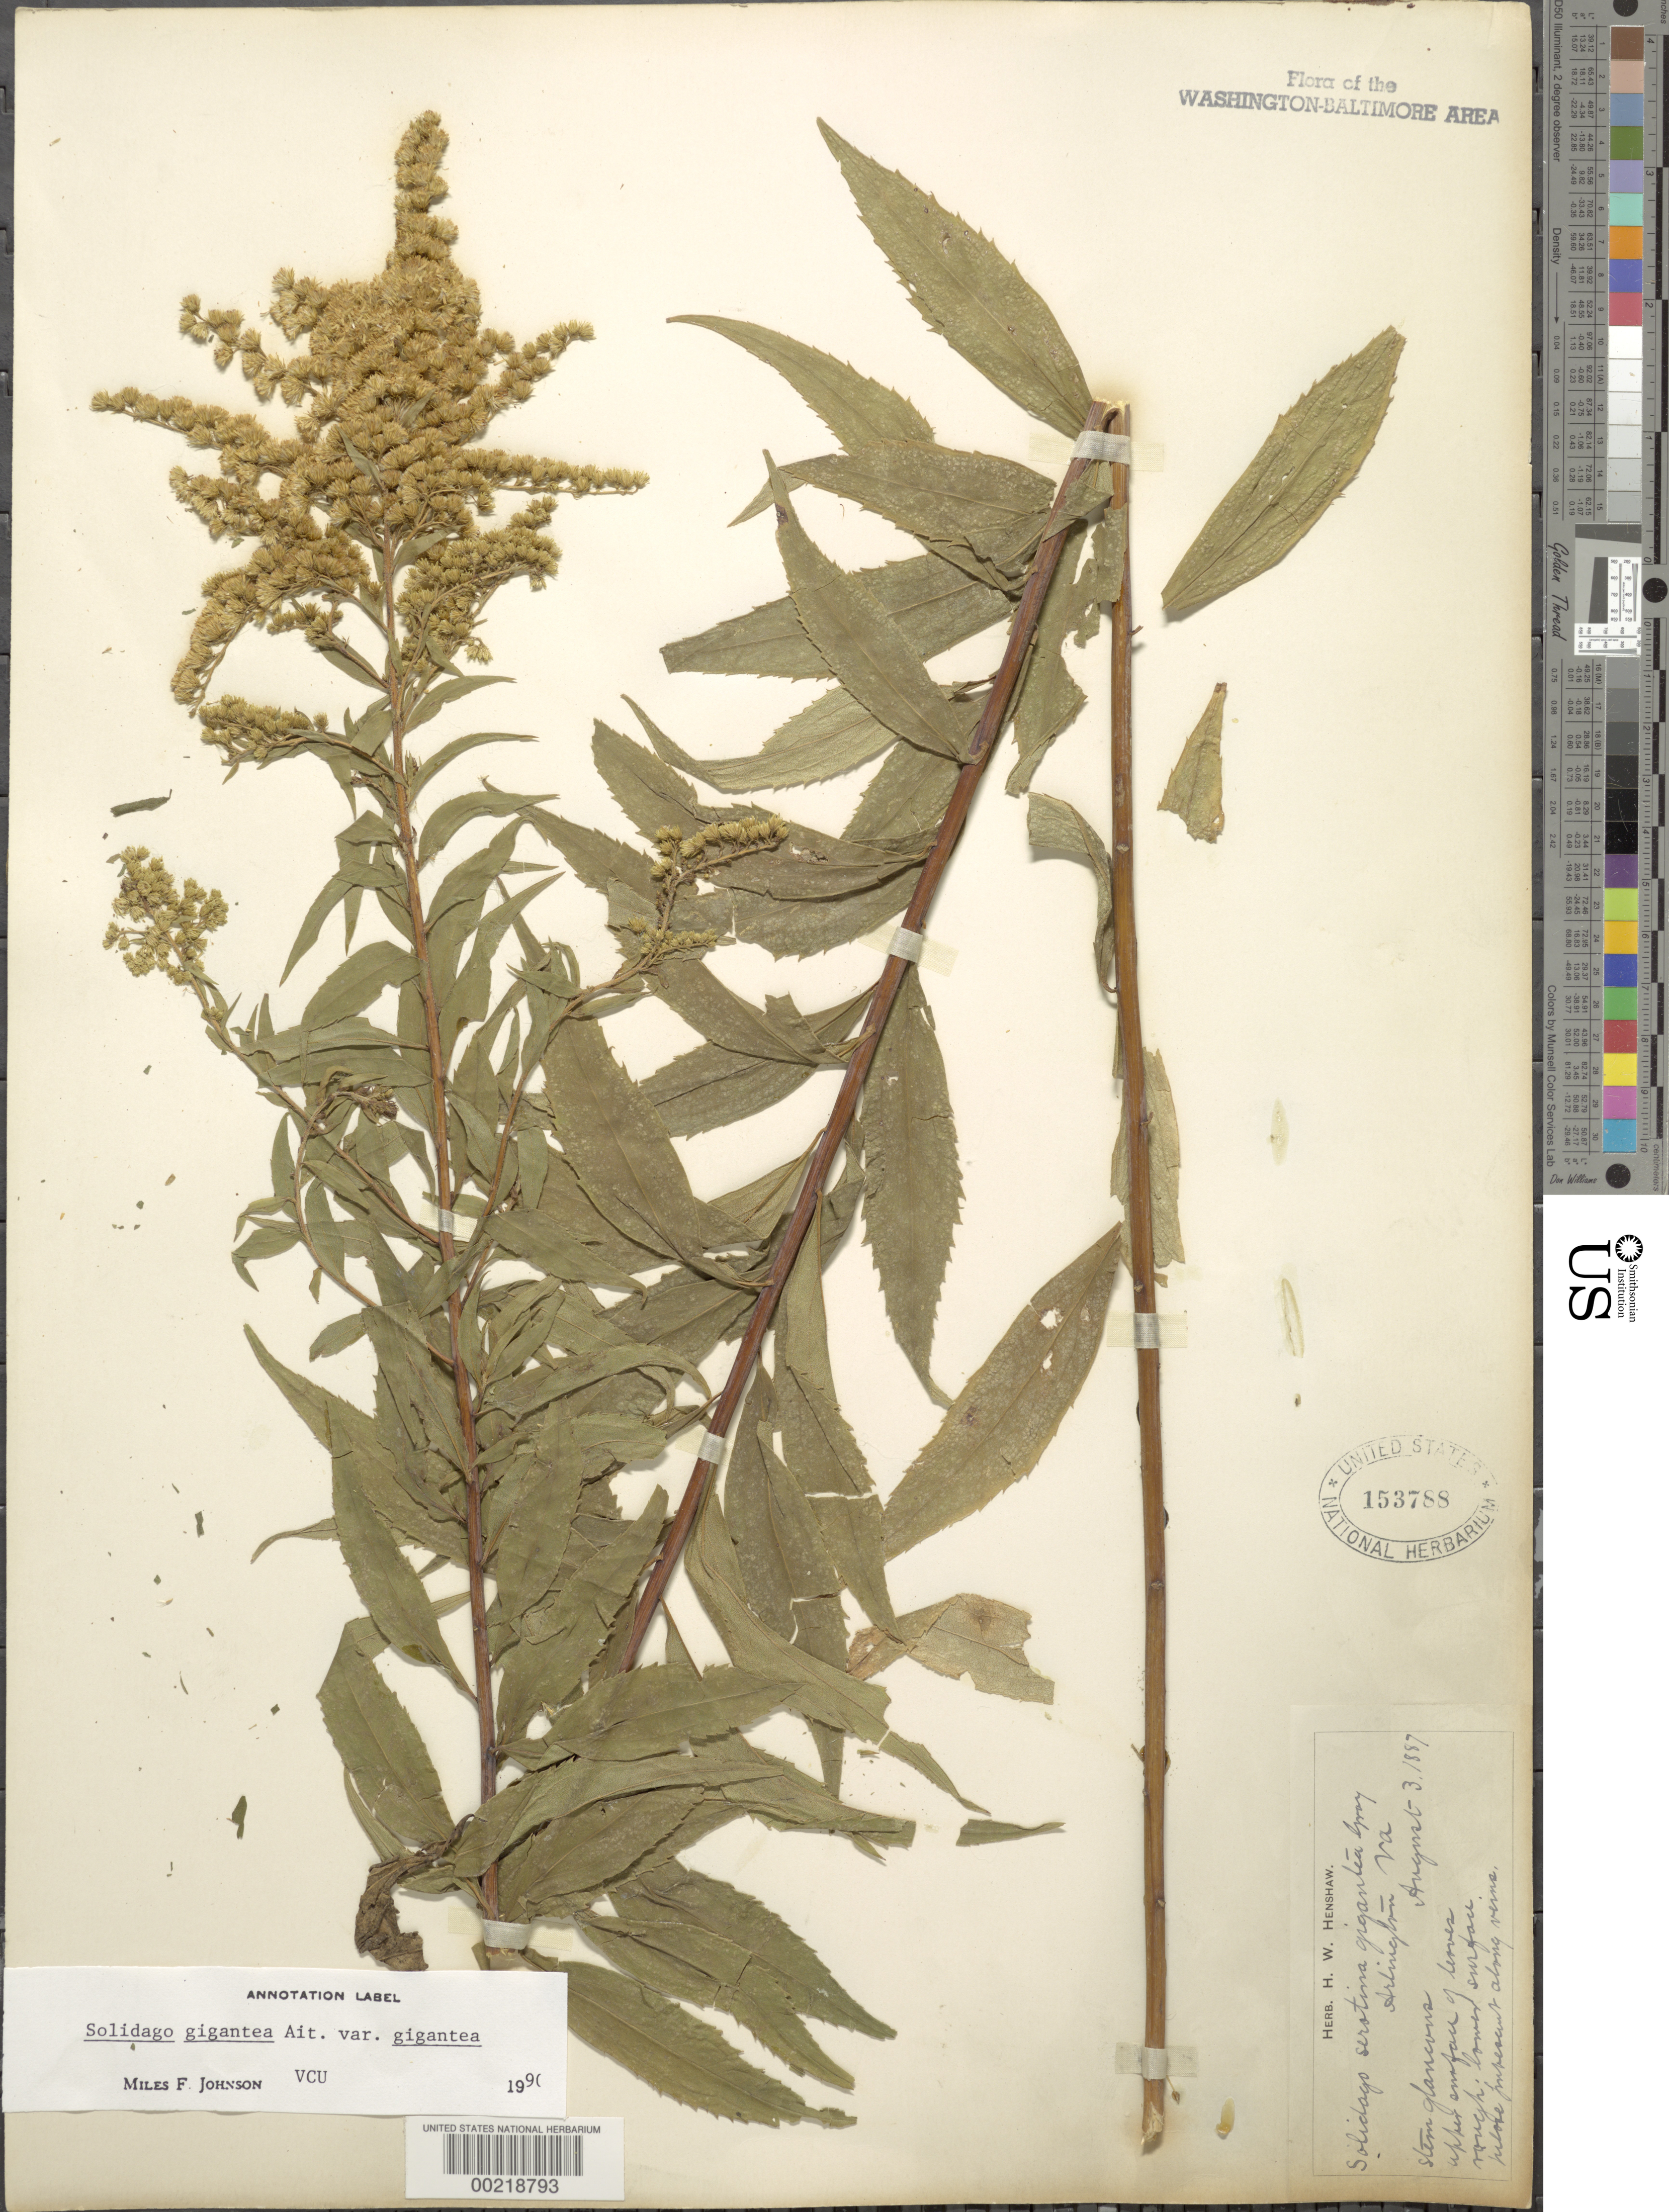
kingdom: Plantae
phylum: Tracheophyta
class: Magnoliopsida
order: Asterales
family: Asteraceae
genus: Solidago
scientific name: Solidago gigantea var. gigantea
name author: Aiton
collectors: H. Henshaw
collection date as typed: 03 Aug 1887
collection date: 1887-08-03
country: United States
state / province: Virginia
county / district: Arlington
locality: Arlington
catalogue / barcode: US 153788